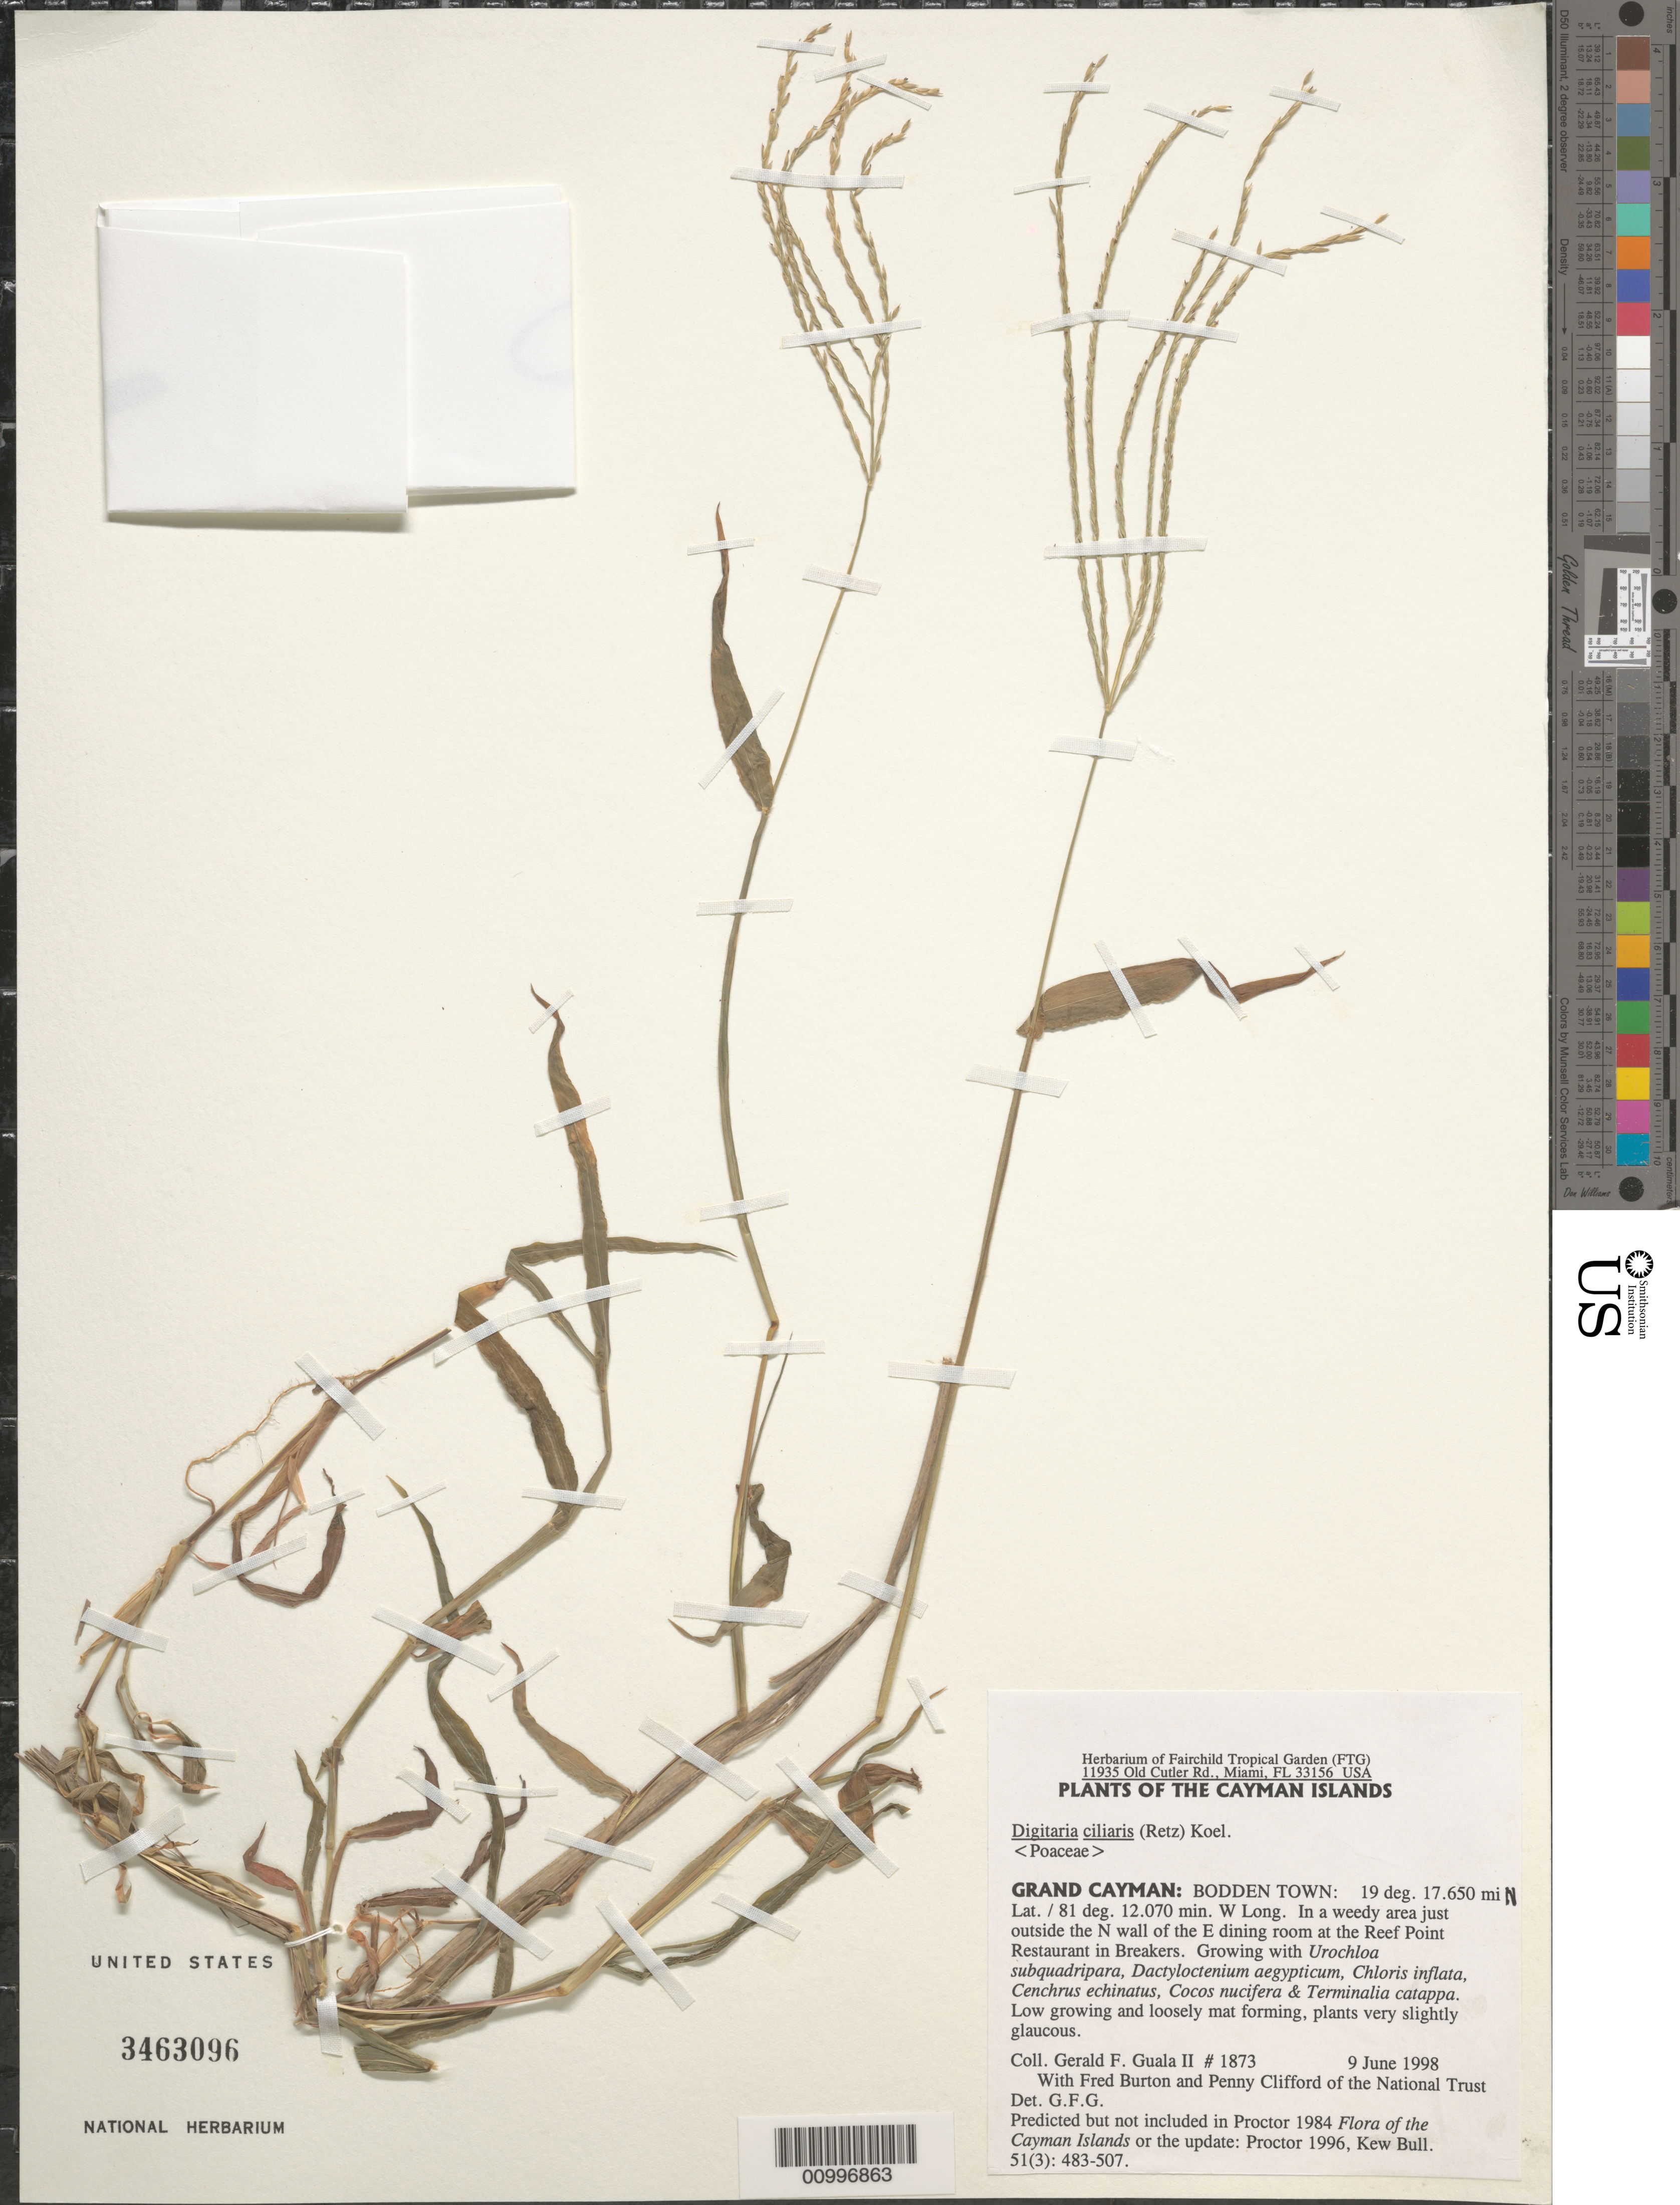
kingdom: Plantae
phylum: Tracheophyta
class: Liliopsida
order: Poales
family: Poaceae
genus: Digitaria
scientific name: Digitaria ciliaris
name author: (Retz.) Koeler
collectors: G. Guala, F. Burton & P. Clifford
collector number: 1873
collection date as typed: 09 Jun 1998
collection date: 1998-06-09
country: Cayman Islands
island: Grand Cayman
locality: Bodden Town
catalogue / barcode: US 3463096